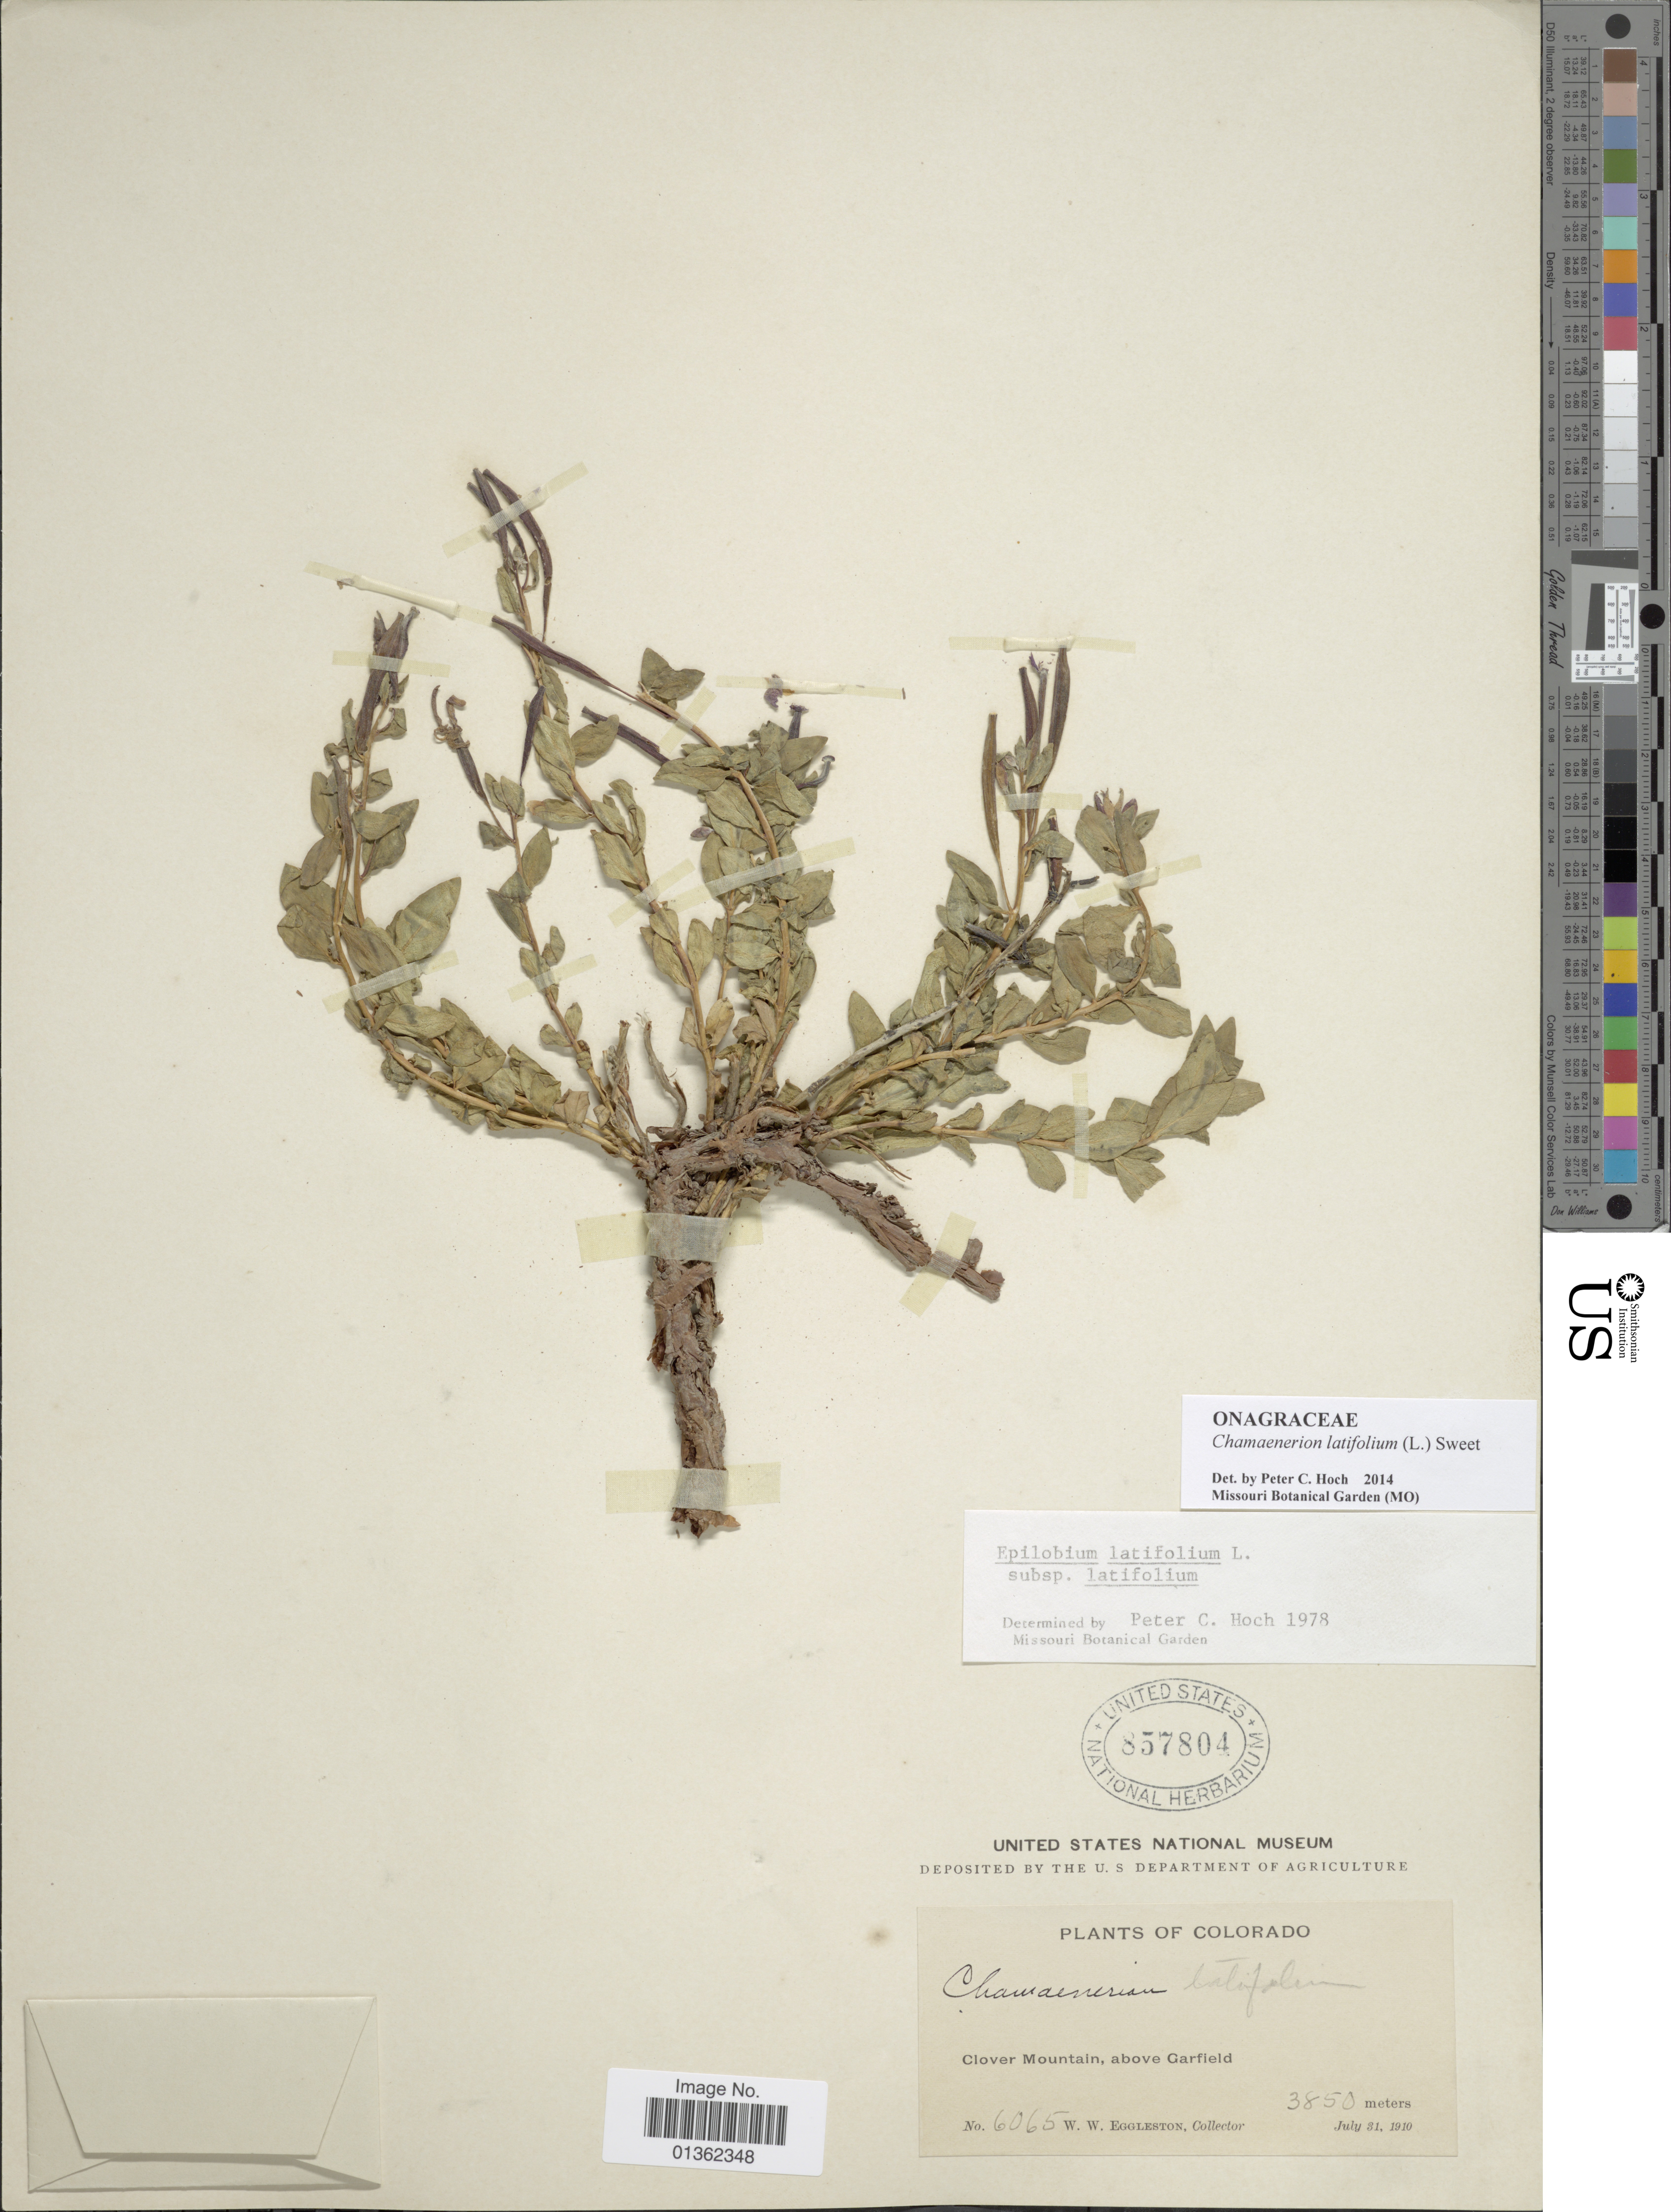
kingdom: Plantae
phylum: Tracheophyta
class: Magnoliopsida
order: Myrtales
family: Onagraceae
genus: Chamaenerion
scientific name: Chamaenerion latifolium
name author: (L.) Th. Fr. & Lange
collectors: W. W. Eggleston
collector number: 6065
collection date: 1910-07-31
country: United States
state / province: Colorado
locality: Clover Mountain, above Garfield.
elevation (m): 3850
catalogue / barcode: US 857804